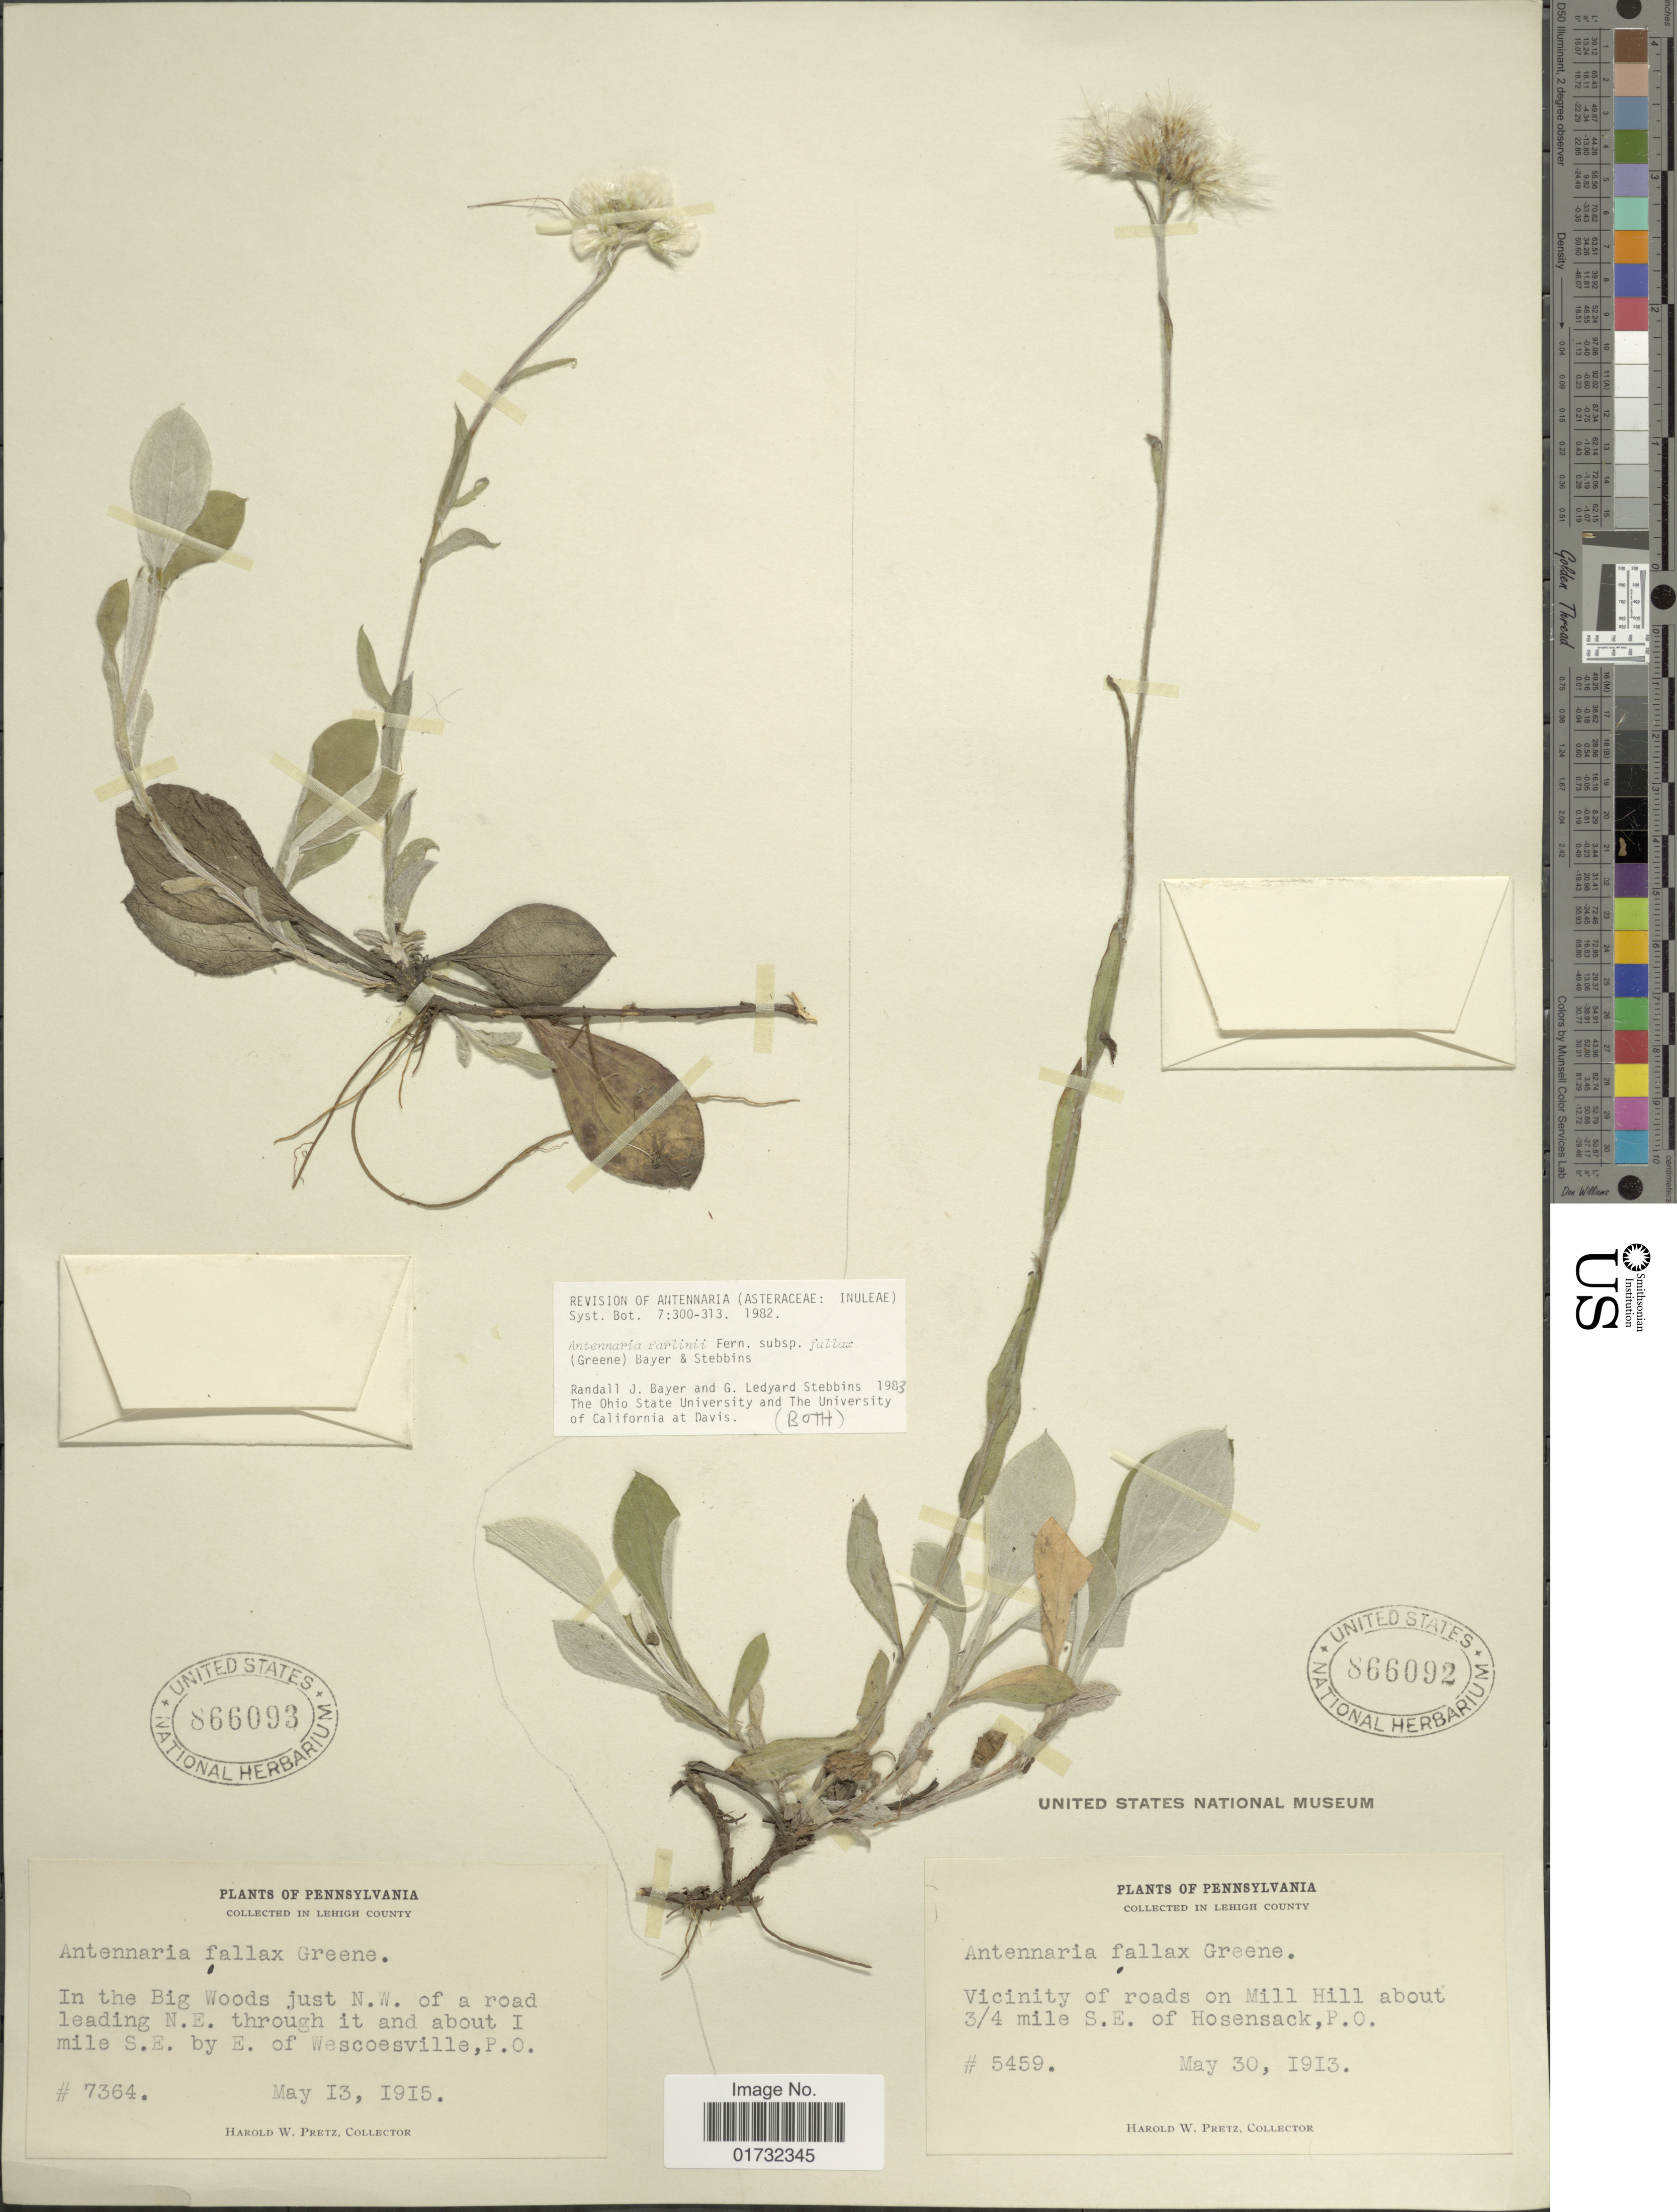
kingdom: Plantae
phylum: Tracheophyta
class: Magnoliopsida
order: Asterales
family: Asteraceae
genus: Antennaria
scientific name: Antennaria parlinii subsp. parlinii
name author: Fernald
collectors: H. W. Pretz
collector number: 5459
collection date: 1913-05-30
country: United States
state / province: Pennsylvania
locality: Lehigh County. Lehigh County. Vicinity of roads on Mill Hill about 3/4 S.E. of Hosensack, P.O.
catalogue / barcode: US 866092